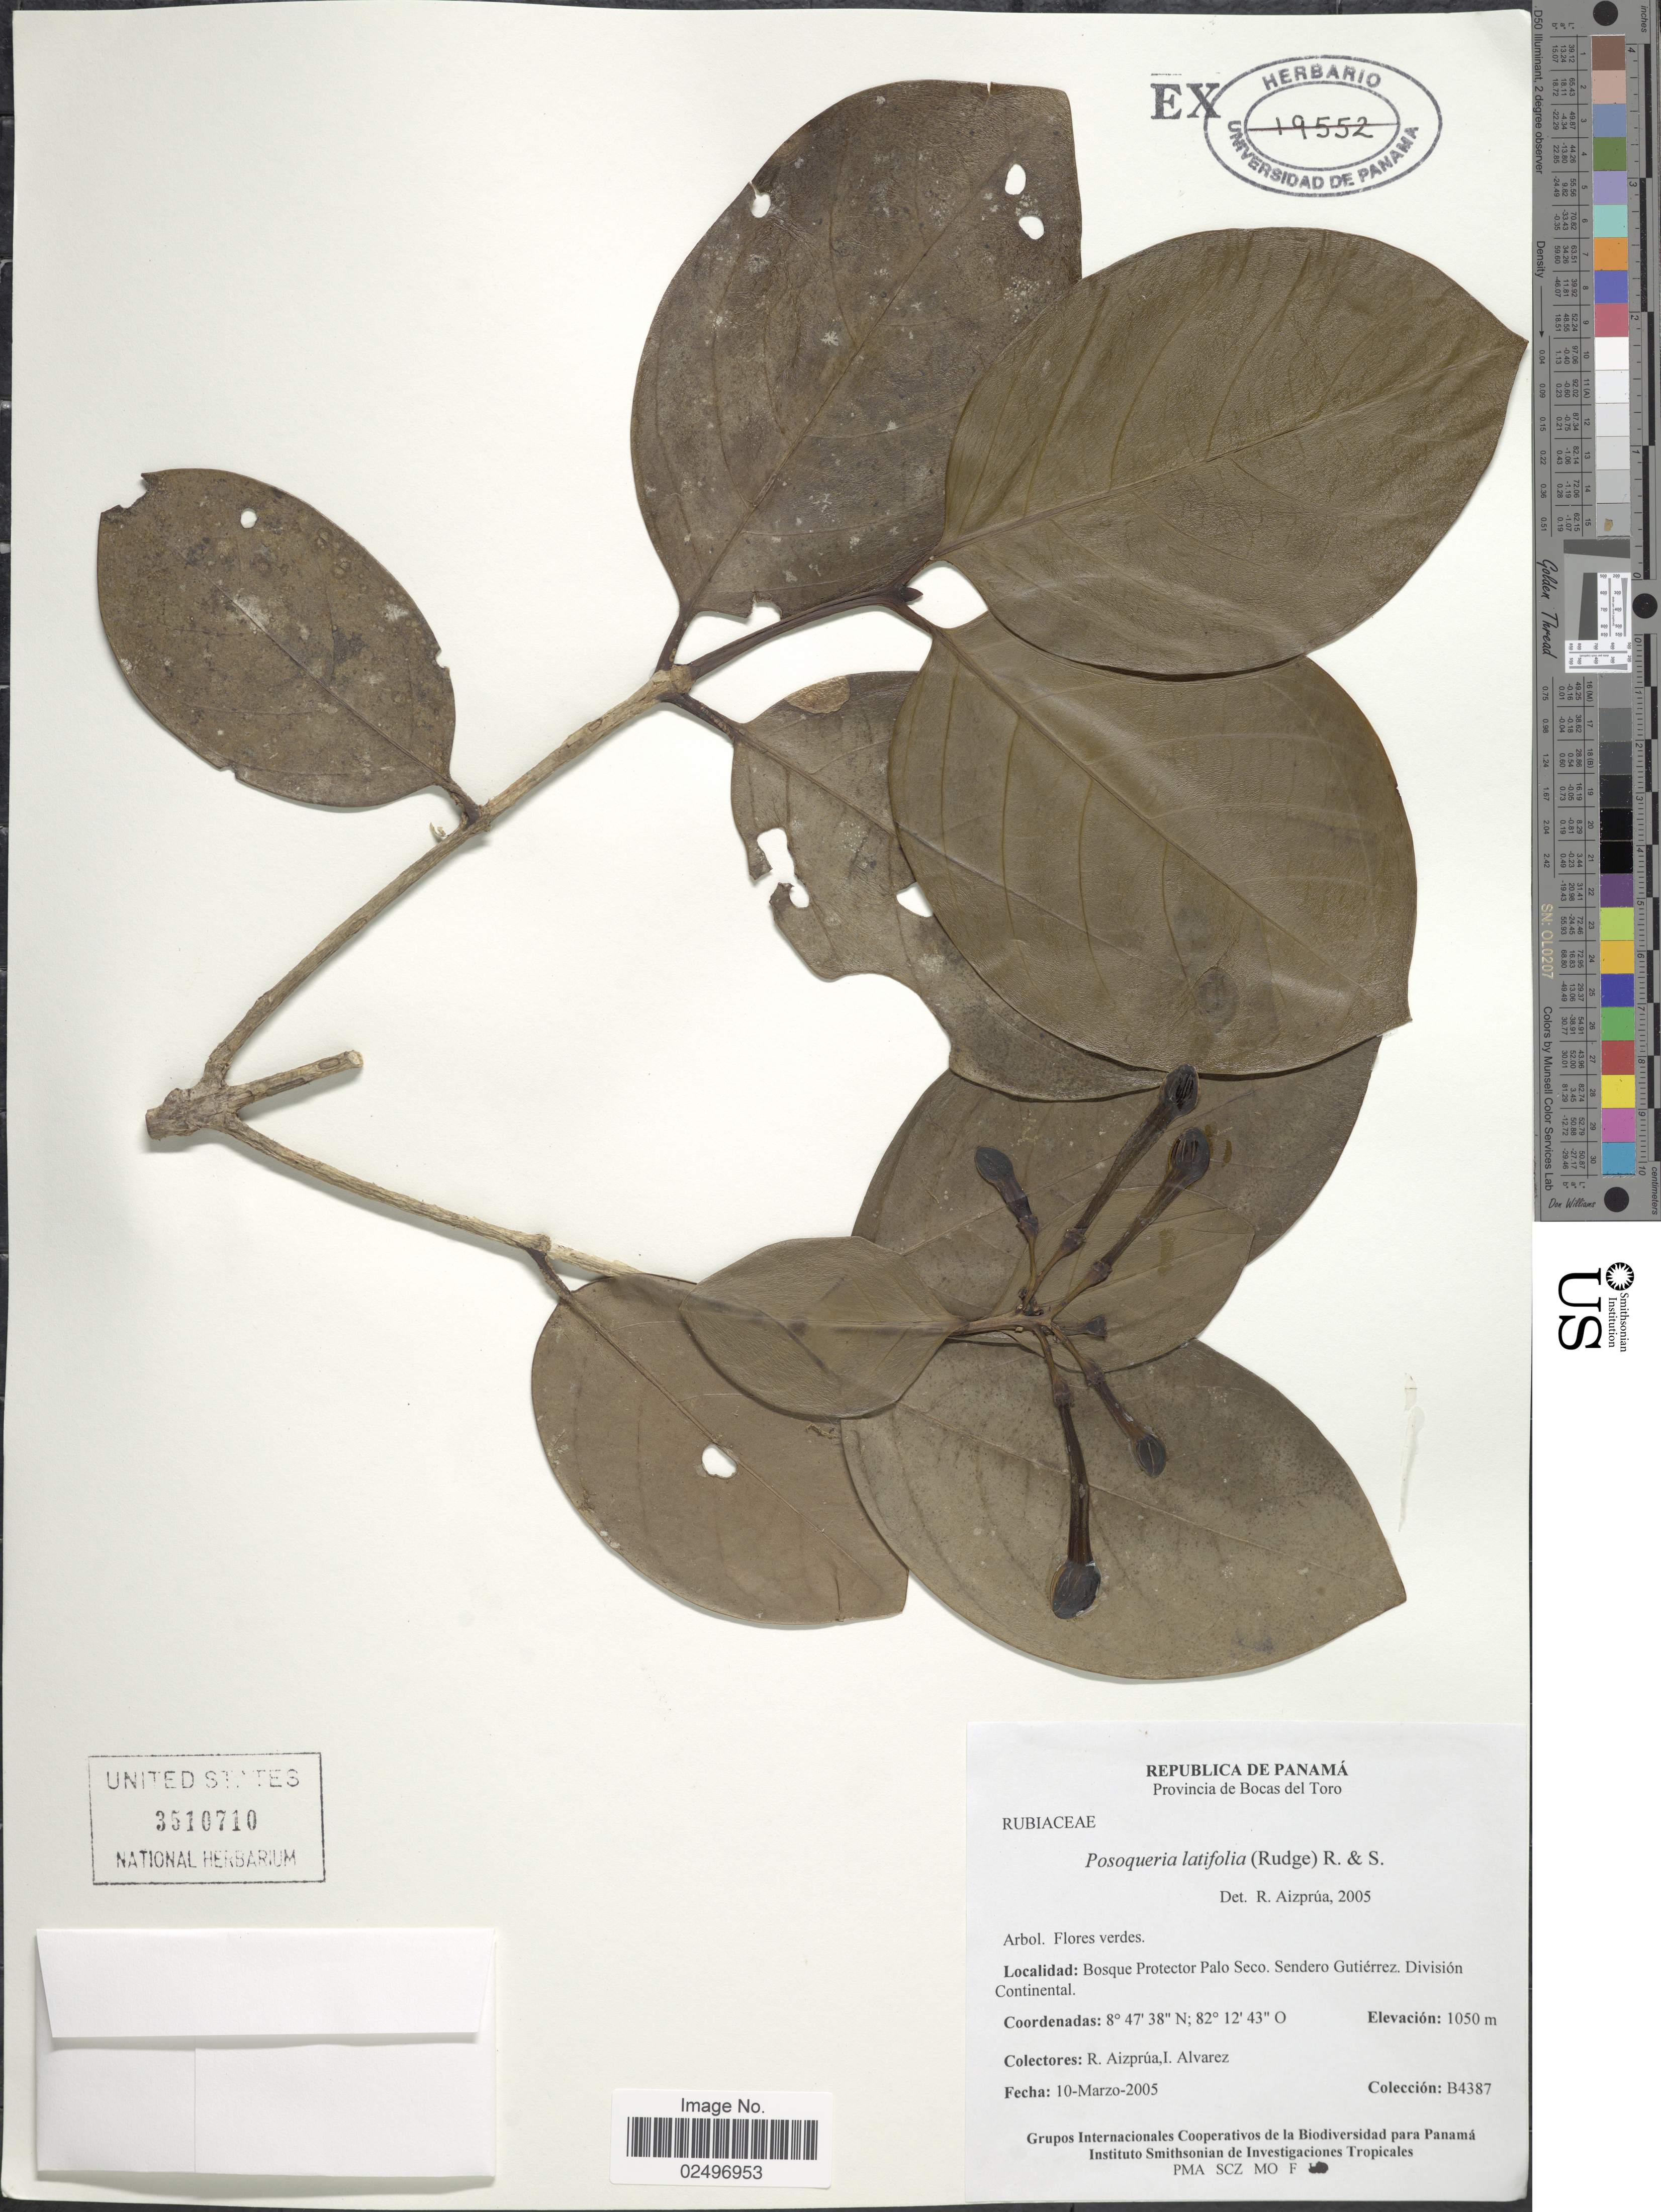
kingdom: Plantae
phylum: Tracheophyta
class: Magnoliopsida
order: Gentianales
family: Rubiaceae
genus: Posoqueria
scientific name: Posoqueria latifolia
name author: (Rudge) Roem. & Schult.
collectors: R. Aizprúa & I. Alvarez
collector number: B4387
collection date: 2005-03-10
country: Panama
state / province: Bocas del Toro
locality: Bosque Protector Palo seco. Sendero Gutiérrez. Division Continental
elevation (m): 1050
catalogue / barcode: US 3510710